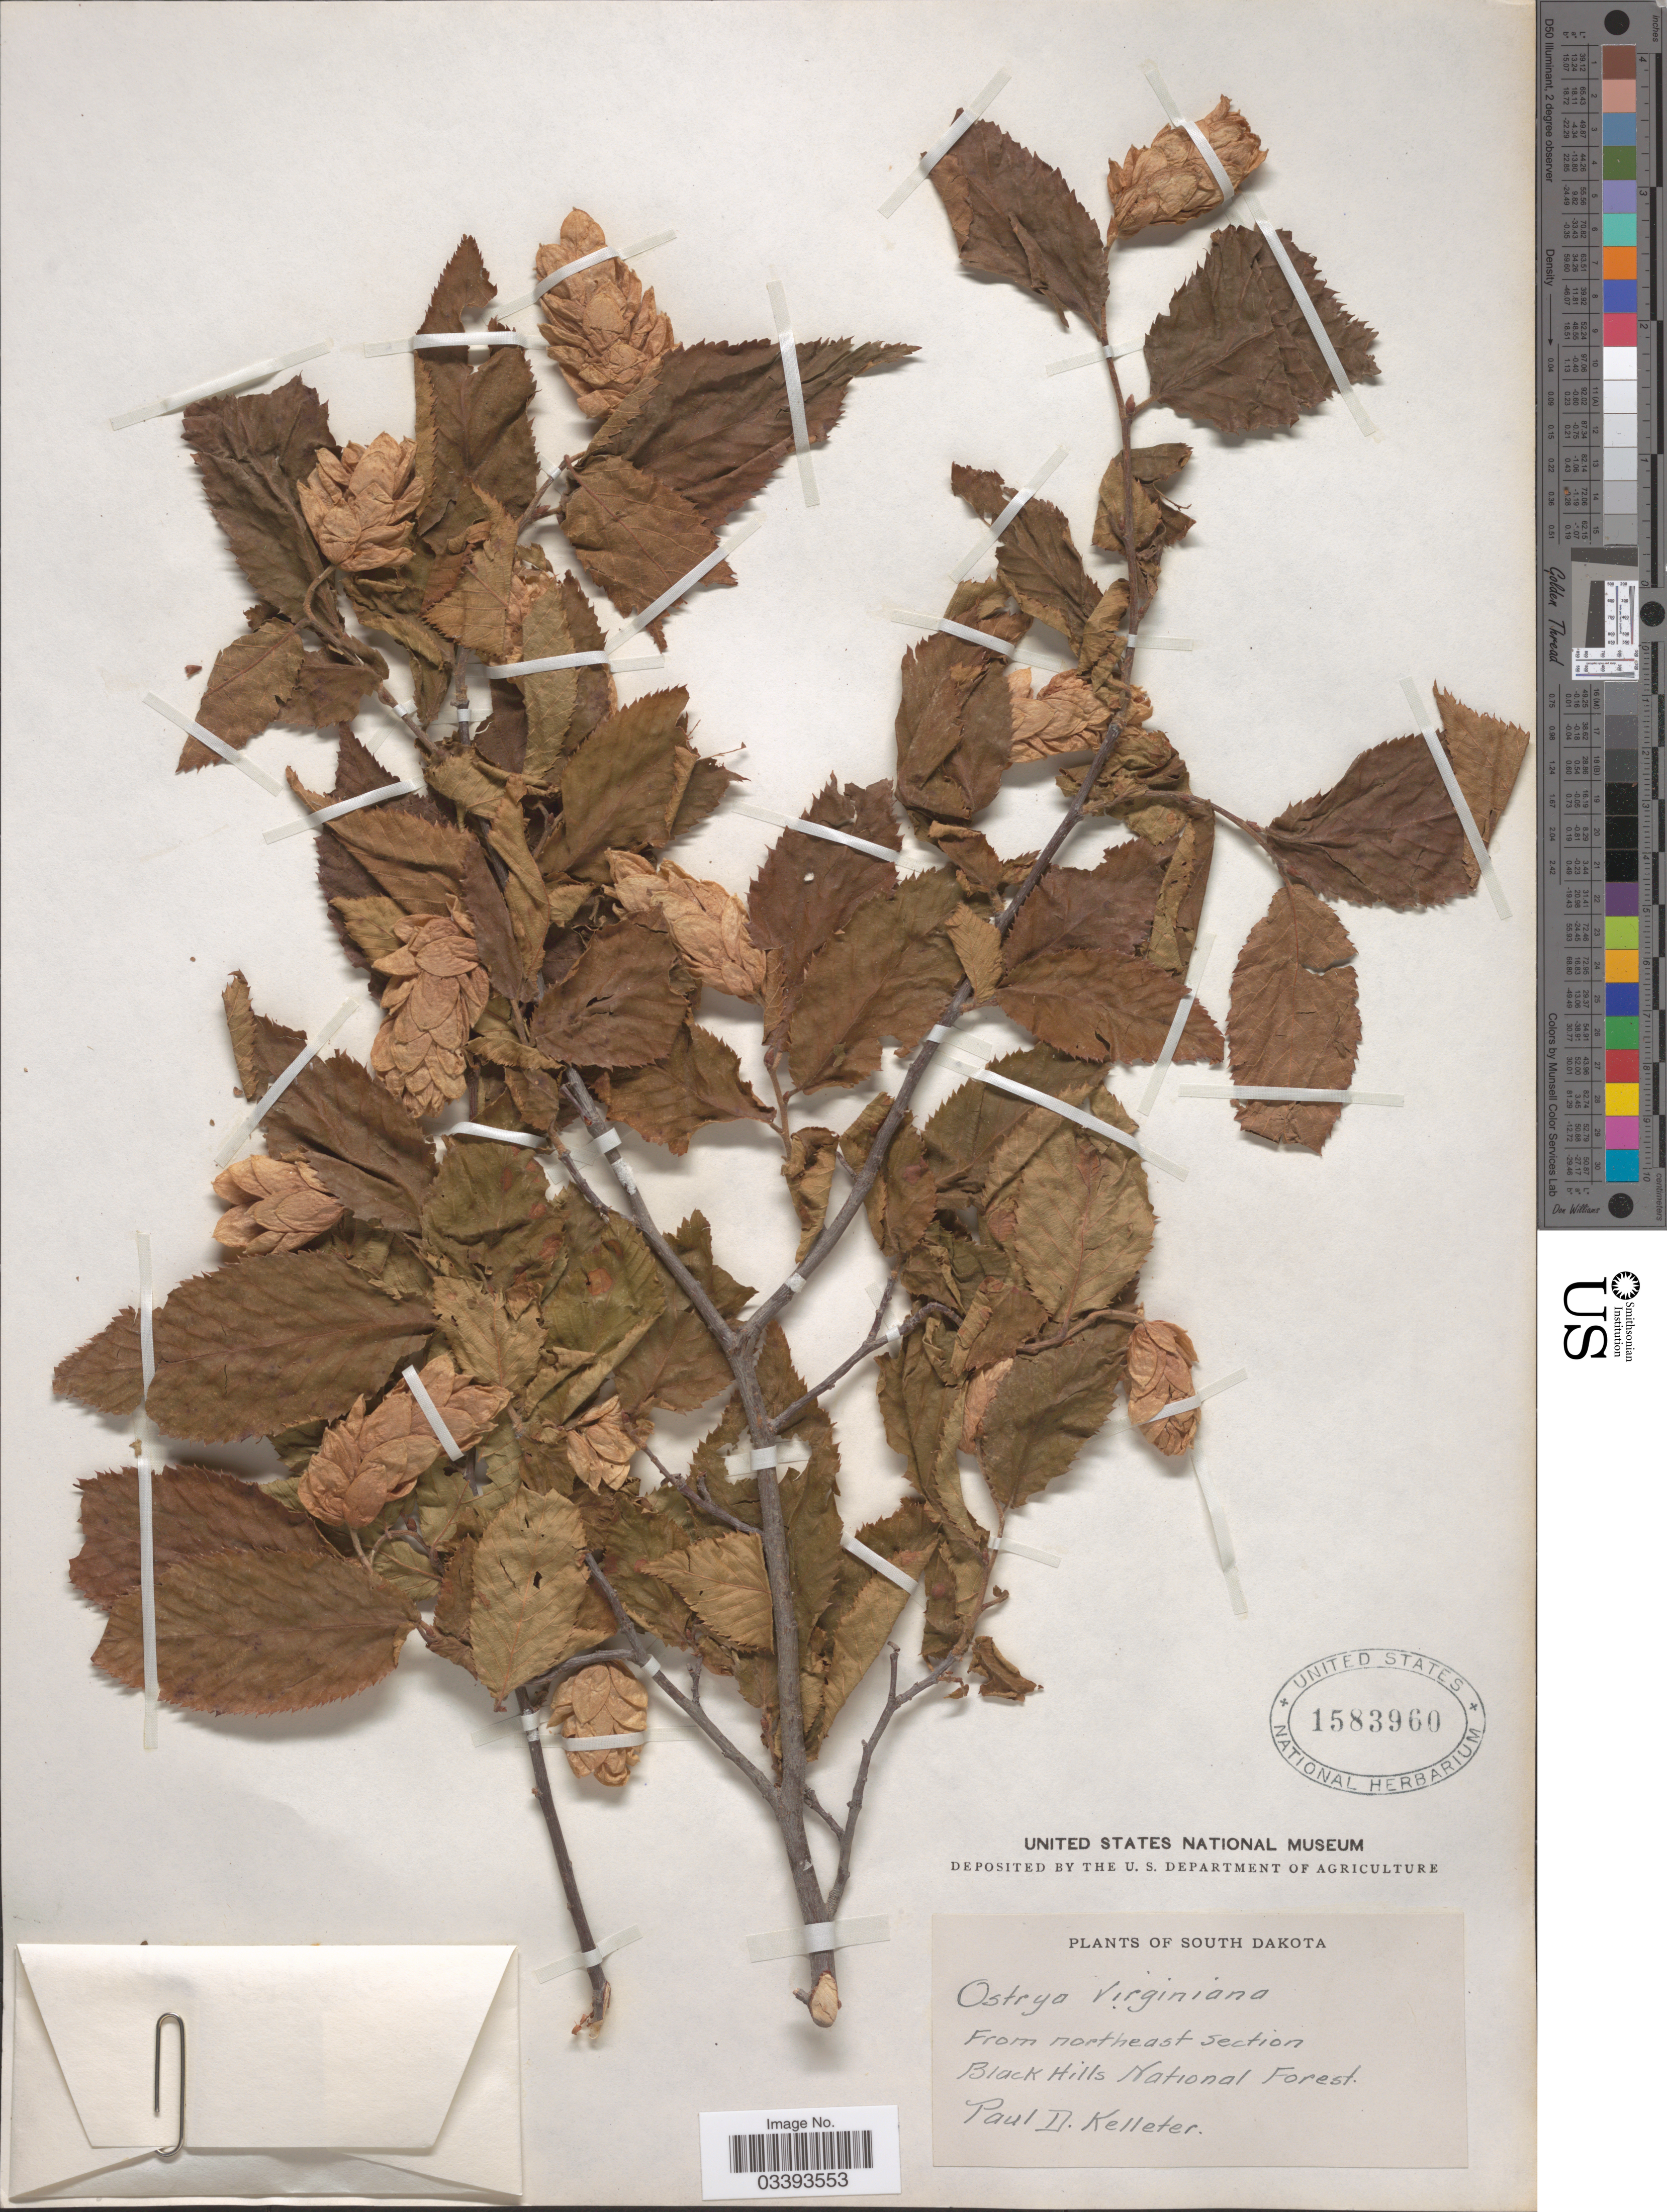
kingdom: Plantae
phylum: Tracheophyta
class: Magnoliopsida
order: Fagales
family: Betulaceae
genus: Ostrya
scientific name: Ostrya virginiana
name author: (Mill.) K. Koch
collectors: P. Kelleter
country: United States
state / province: South Dakota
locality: From northeast section Black Hills National Forest.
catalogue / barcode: US 1583960